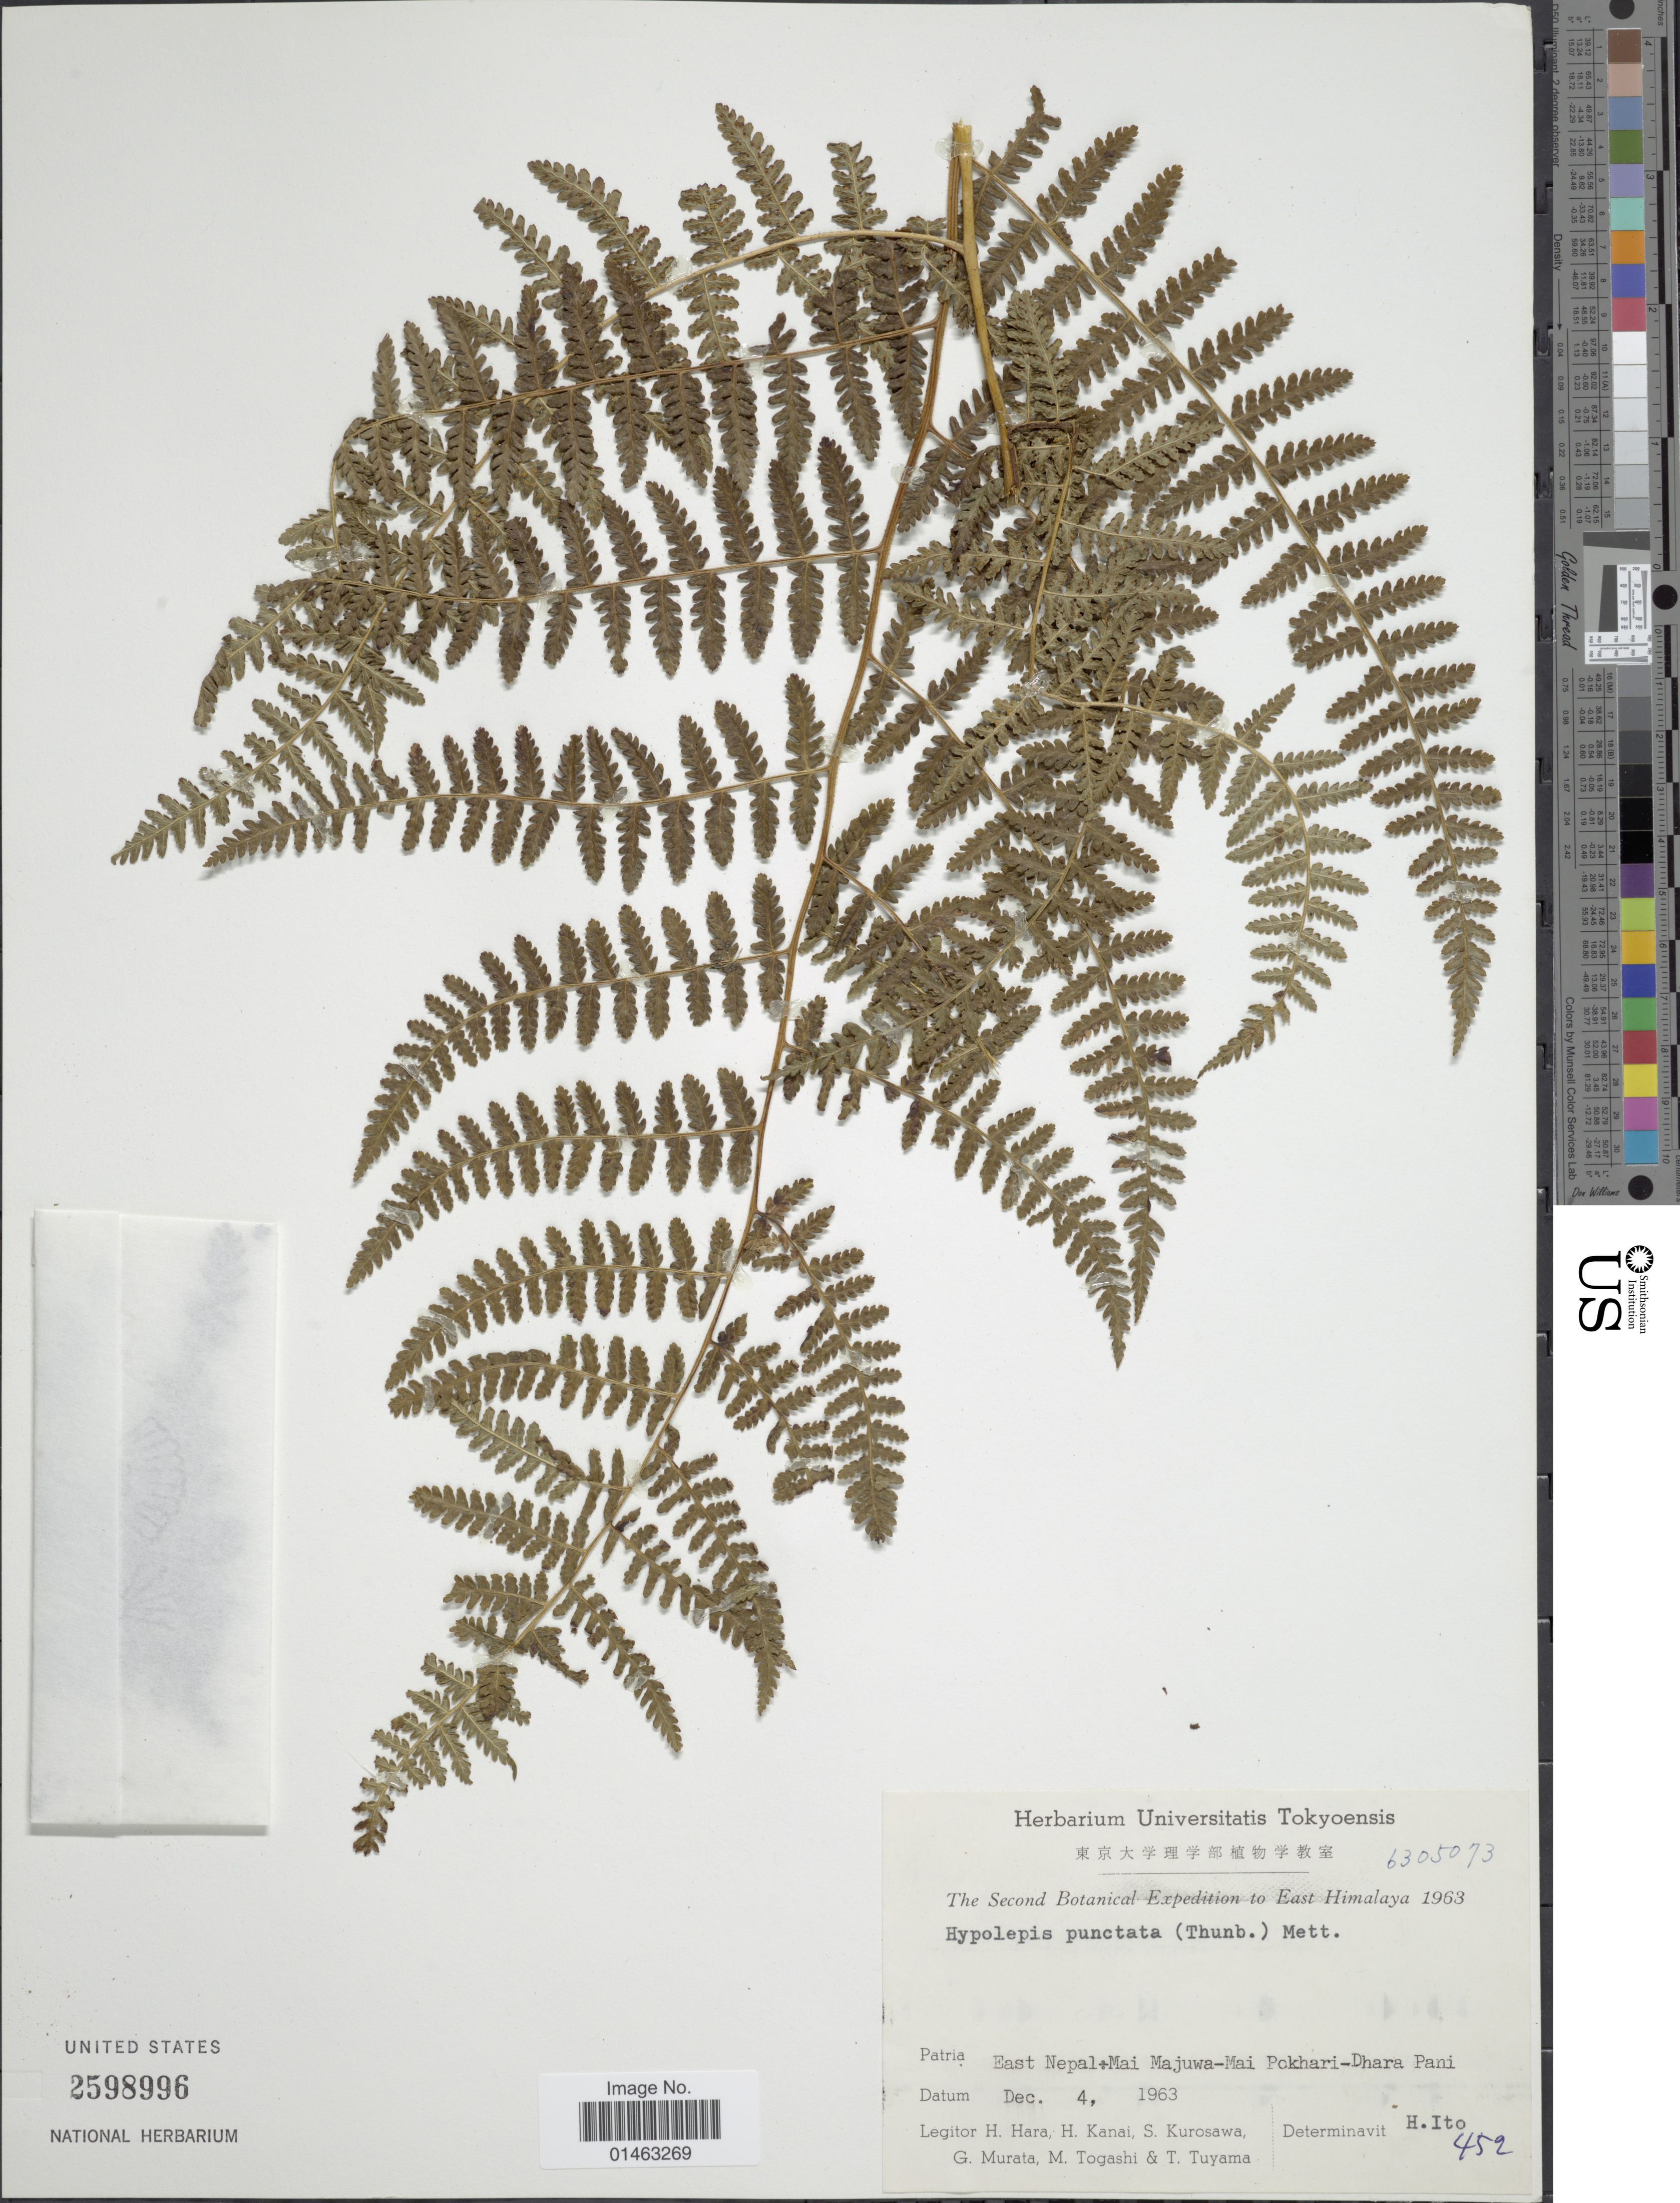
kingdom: Plantae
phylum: Tracheophyta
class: Polypodiopsida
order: Polypodiales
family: Dennstaedtiaceae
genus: Hypolepis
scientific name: Hypolepis punctata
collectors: H. Hara, H. Kanai, S. Kurosawa, G. Murata & et al.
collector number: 452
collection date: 1963-12-04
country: Nepal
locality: East Nepal+ Mai Majuwa-Mai Pokhari-Dhara Pani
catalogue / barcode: US 2598996